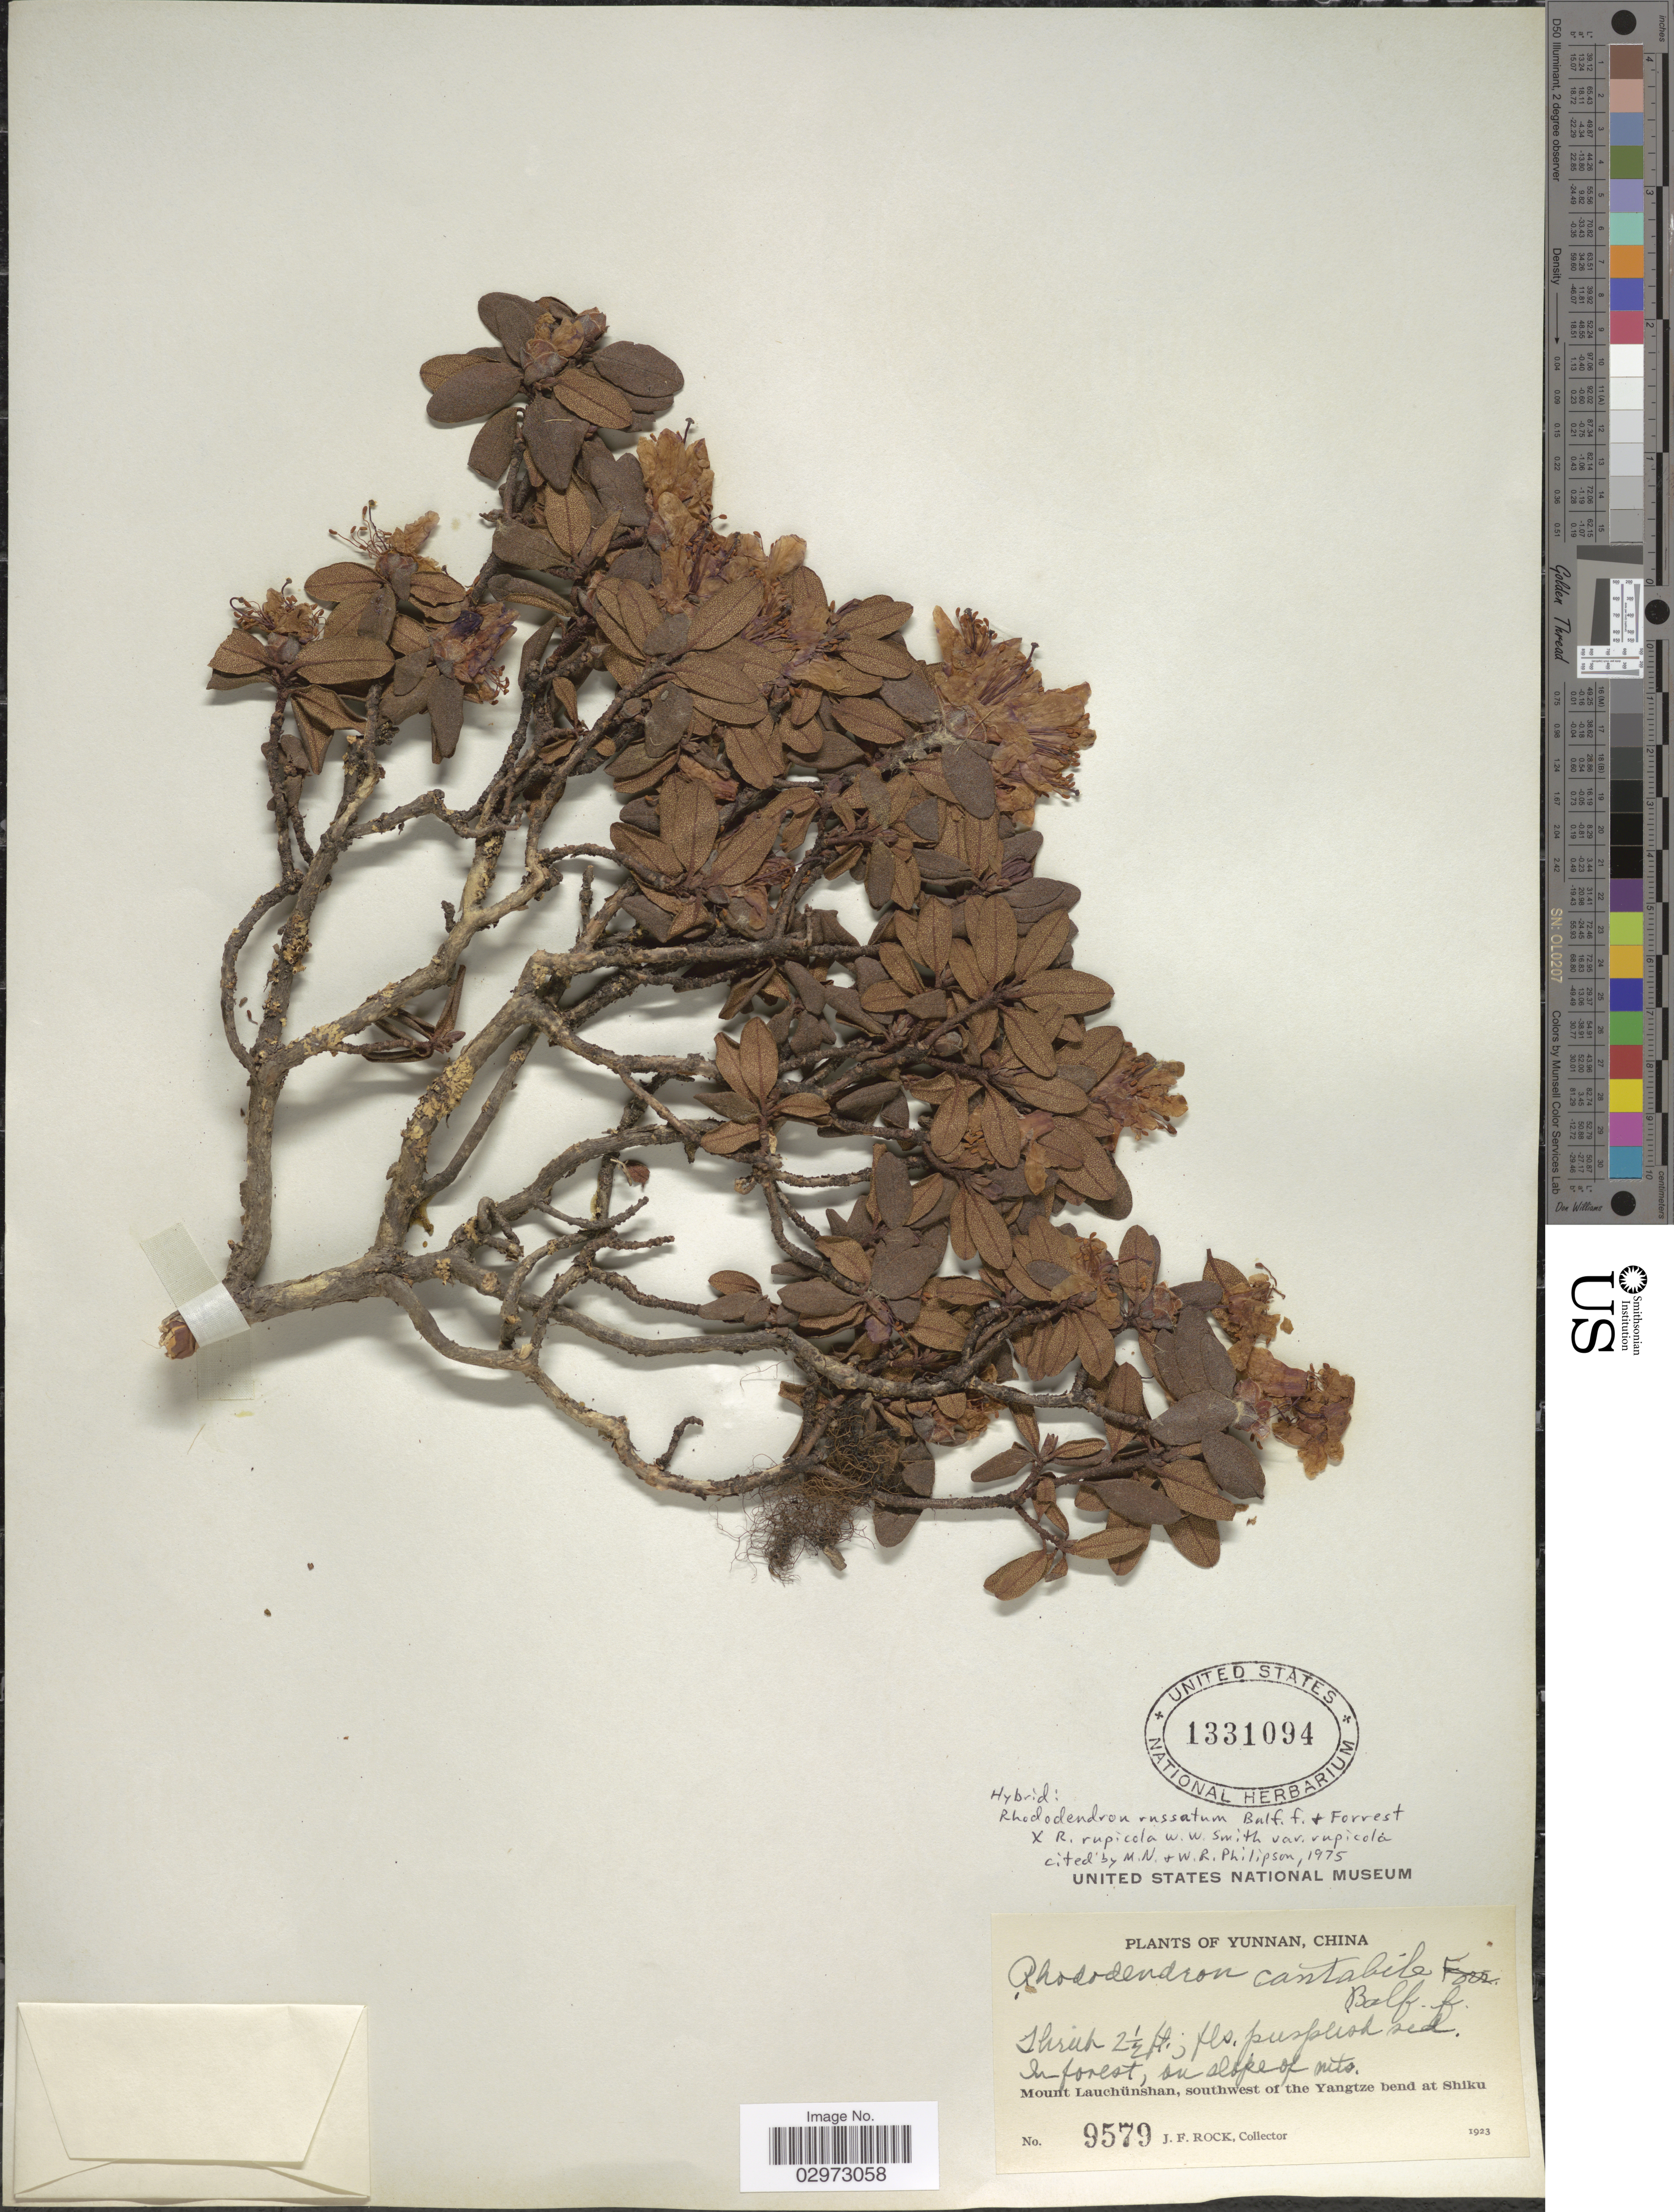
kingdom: Plantae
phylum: Tracheophyta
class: Magnoliopsida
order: Ericales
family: Ericaceae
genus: Rhododendron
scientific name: Rhododendron russatum x R. rupicola W.W. Sm.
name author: Balf. f. & Forrest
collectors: J. Rock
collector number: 9579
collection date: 1923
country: China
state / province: Yunnan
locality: In forest, on slope of mts. Mount Lauchünshan, southwest of the Yangtze bend at Shiku.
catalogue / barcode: US 1331094